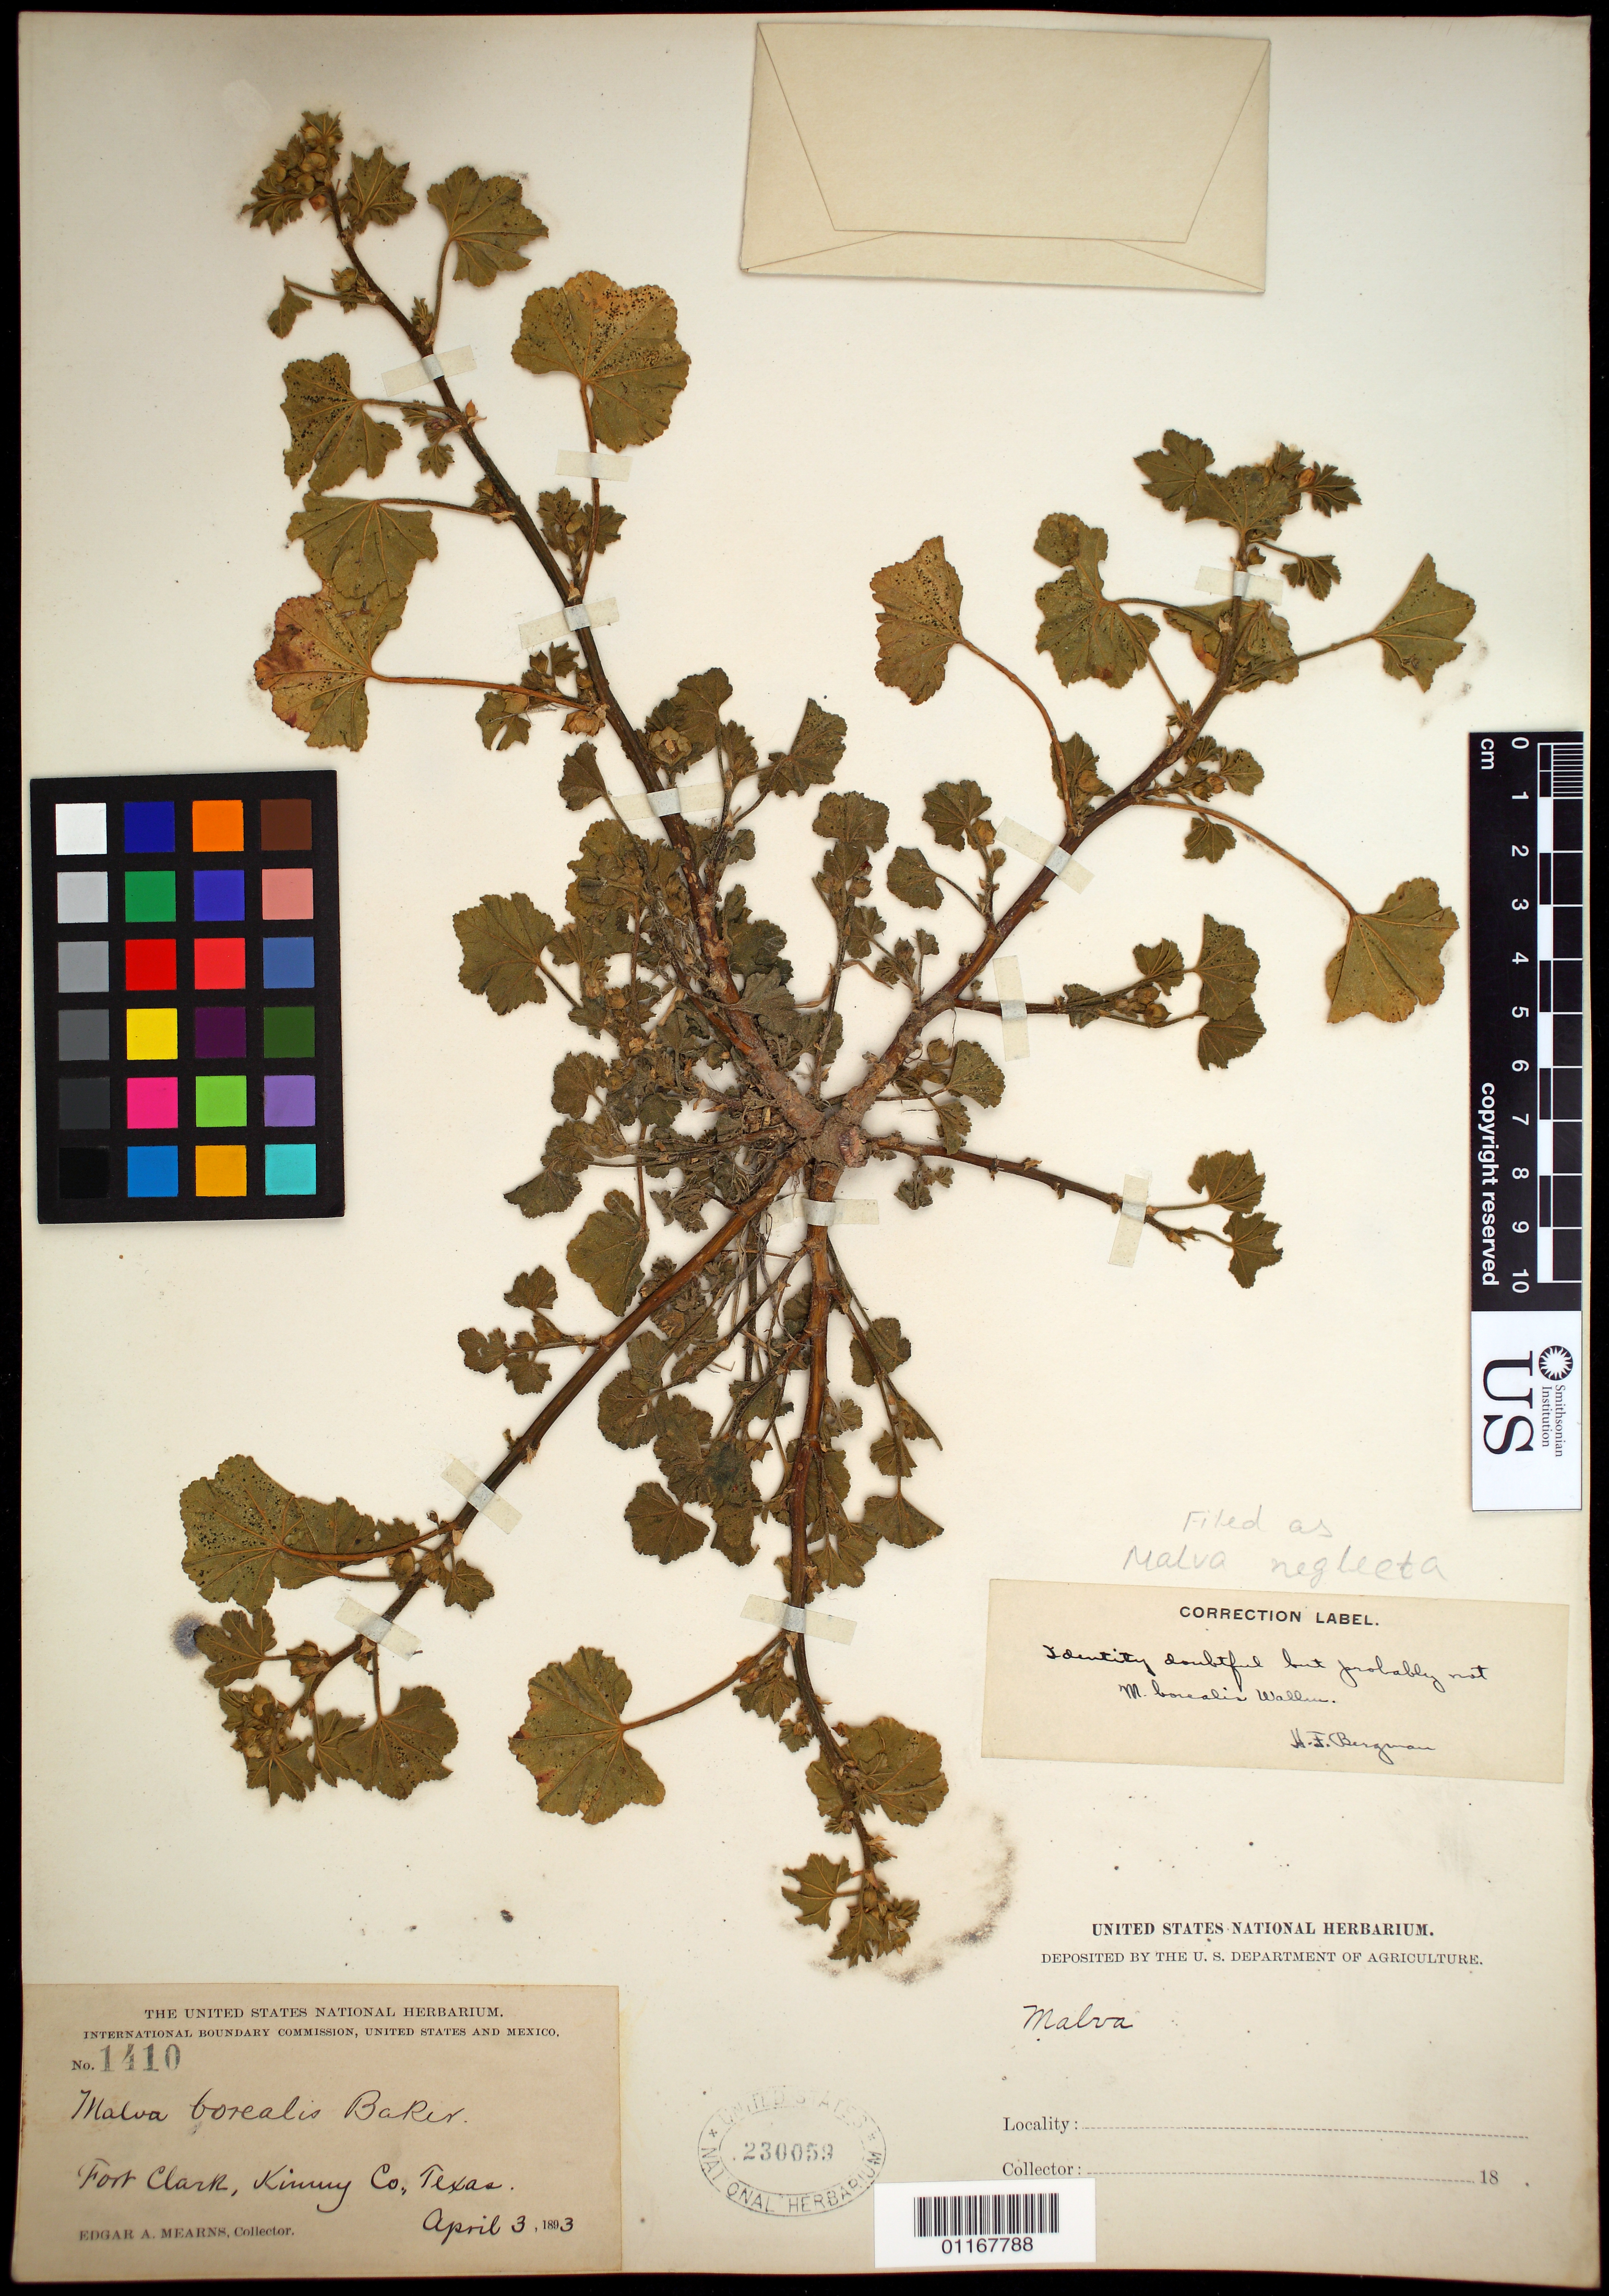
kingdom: Plantae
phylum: Tracheophyta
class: Magnoliopsida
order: Malvales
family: Malvaceae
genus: Malva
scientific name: Malva neglecta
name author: Wallr.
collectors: E. A. Mearns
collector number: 1410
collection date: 1893-04-03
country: United States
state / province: Texas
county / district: Kinney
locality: Fort Clark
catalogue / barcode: US 230053